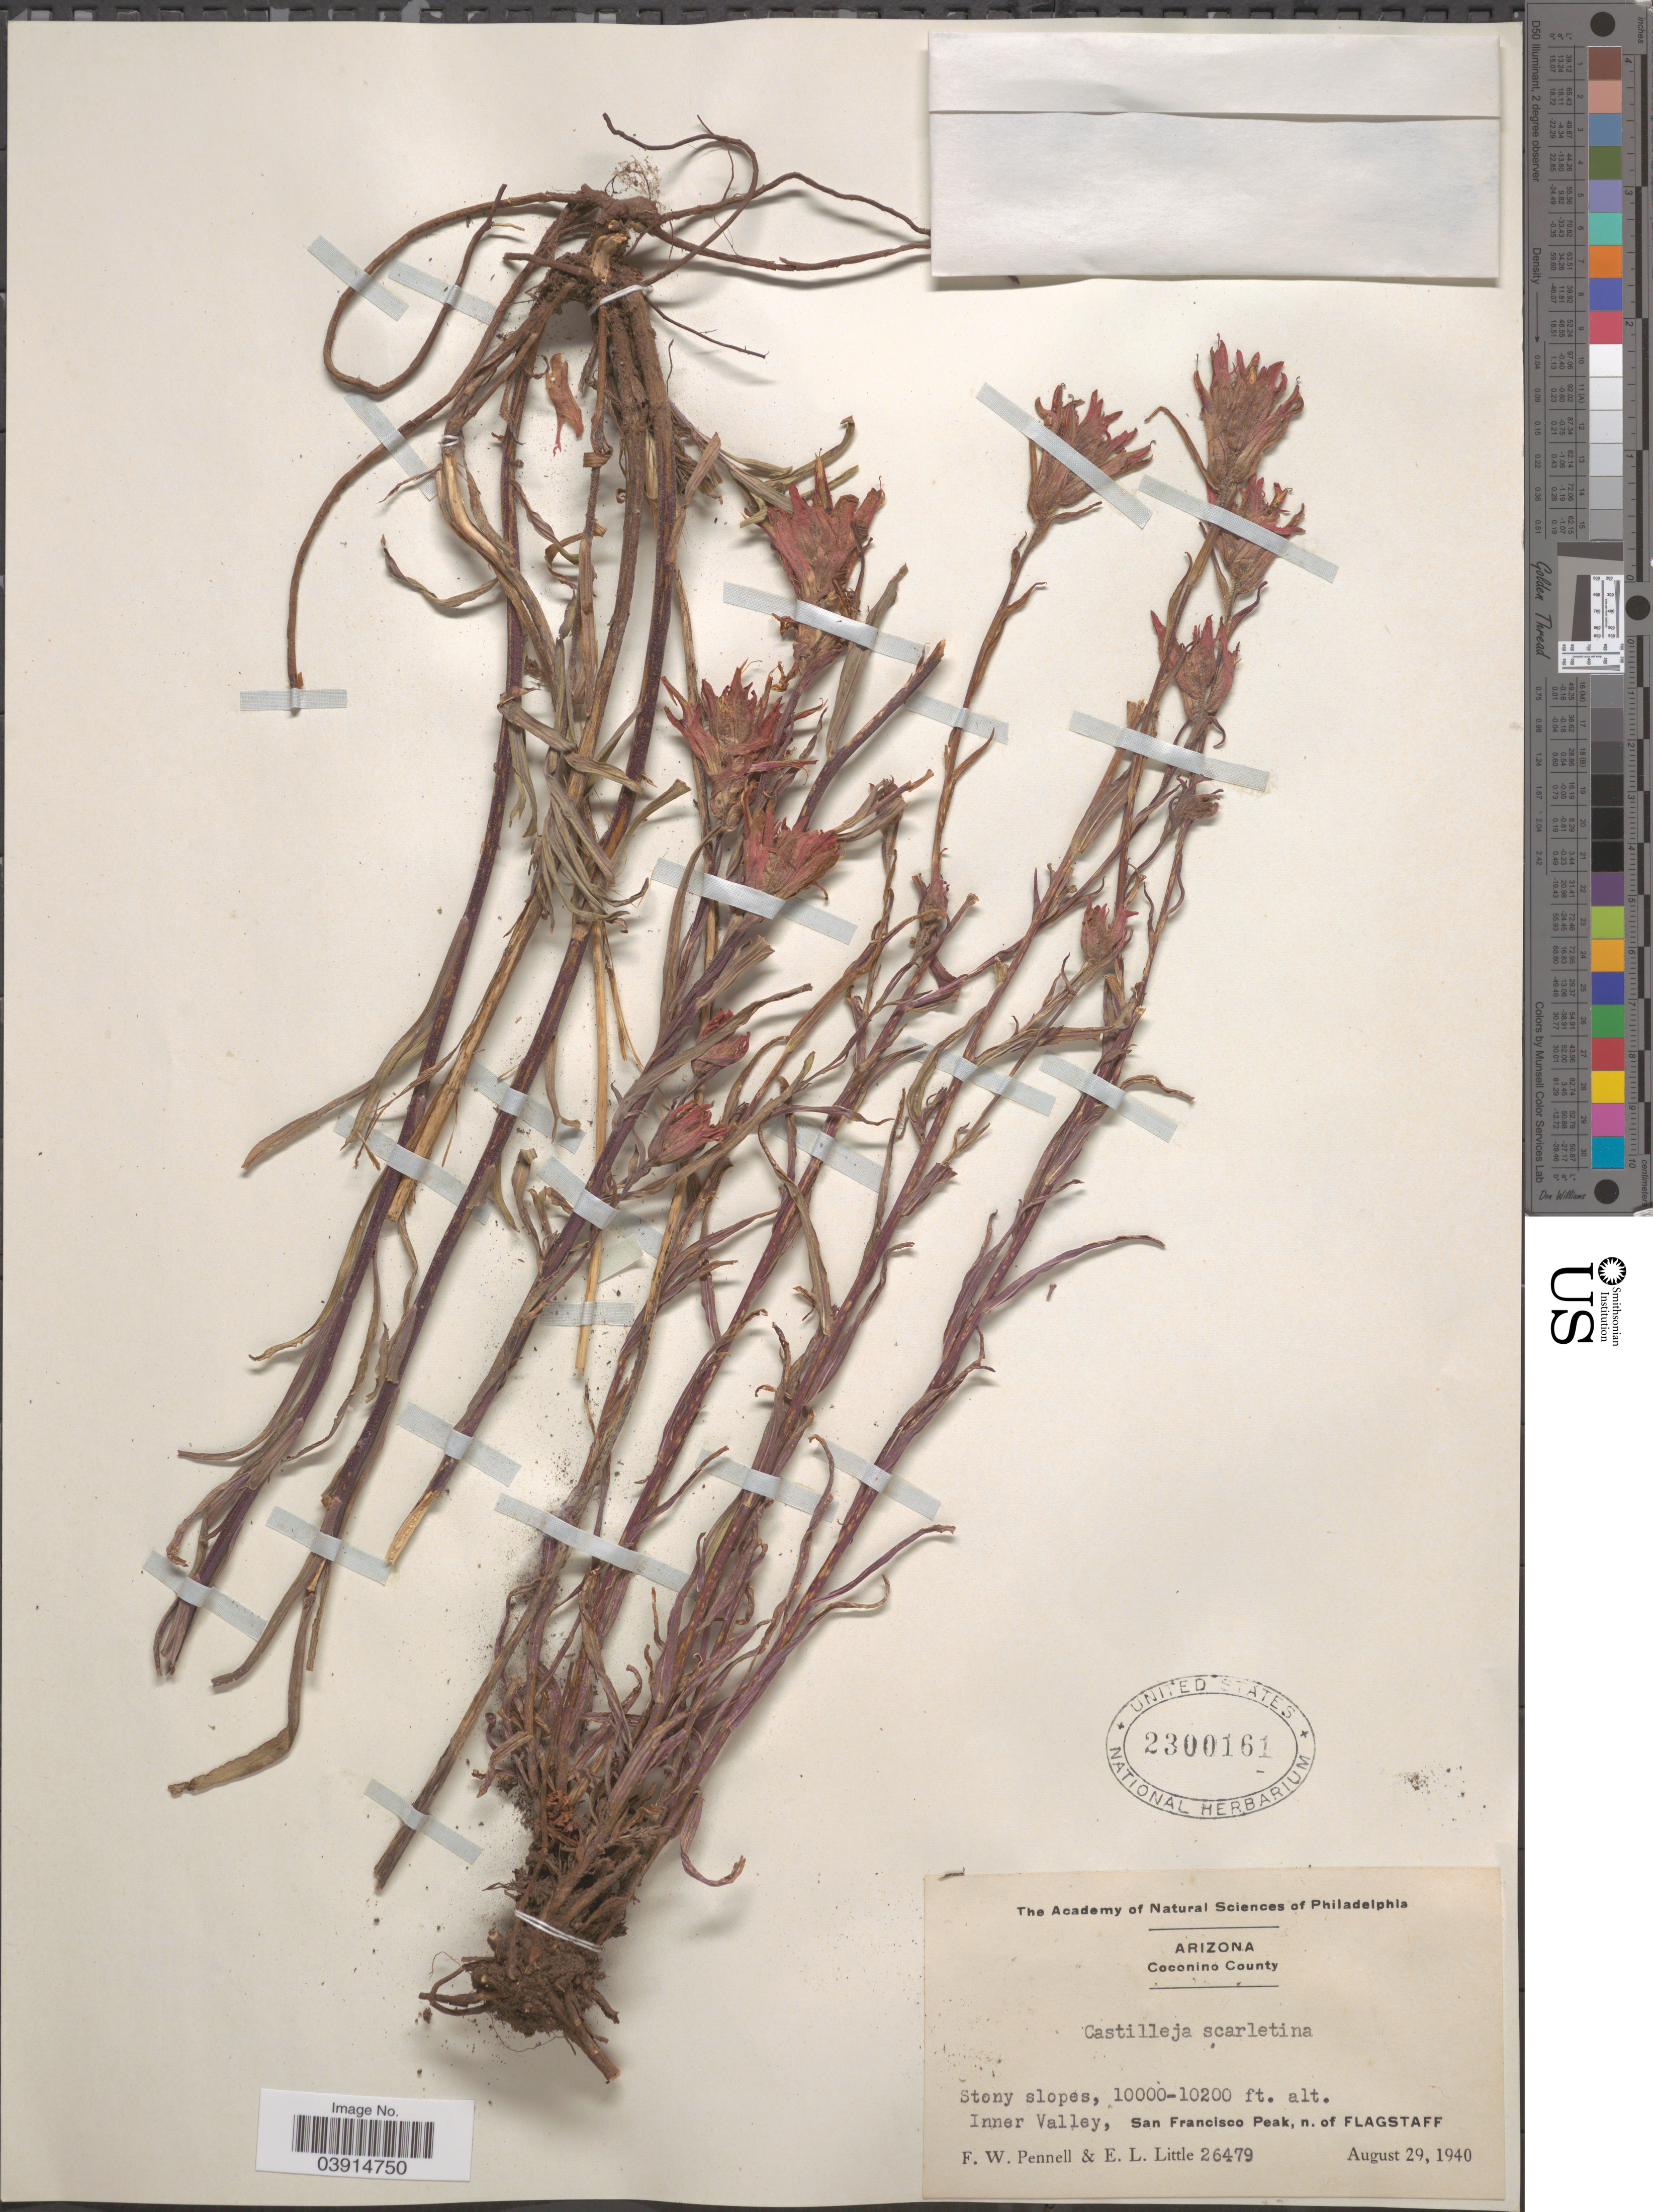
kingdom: Plantae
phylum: Tracheophyta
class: Magnoliopsida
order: Lamiales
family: Orobanchaceae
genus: Castilleja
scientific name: Castilleja sp.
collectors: F. W. Pennell & E. Little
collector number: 26479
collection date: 1940-08-29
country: United States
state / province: Arizona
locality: Coconino County. Stony slopes, Inner Valley, San Francisco Peak, n. of Flagstaff.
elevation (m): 3048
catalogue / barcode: US 2300161